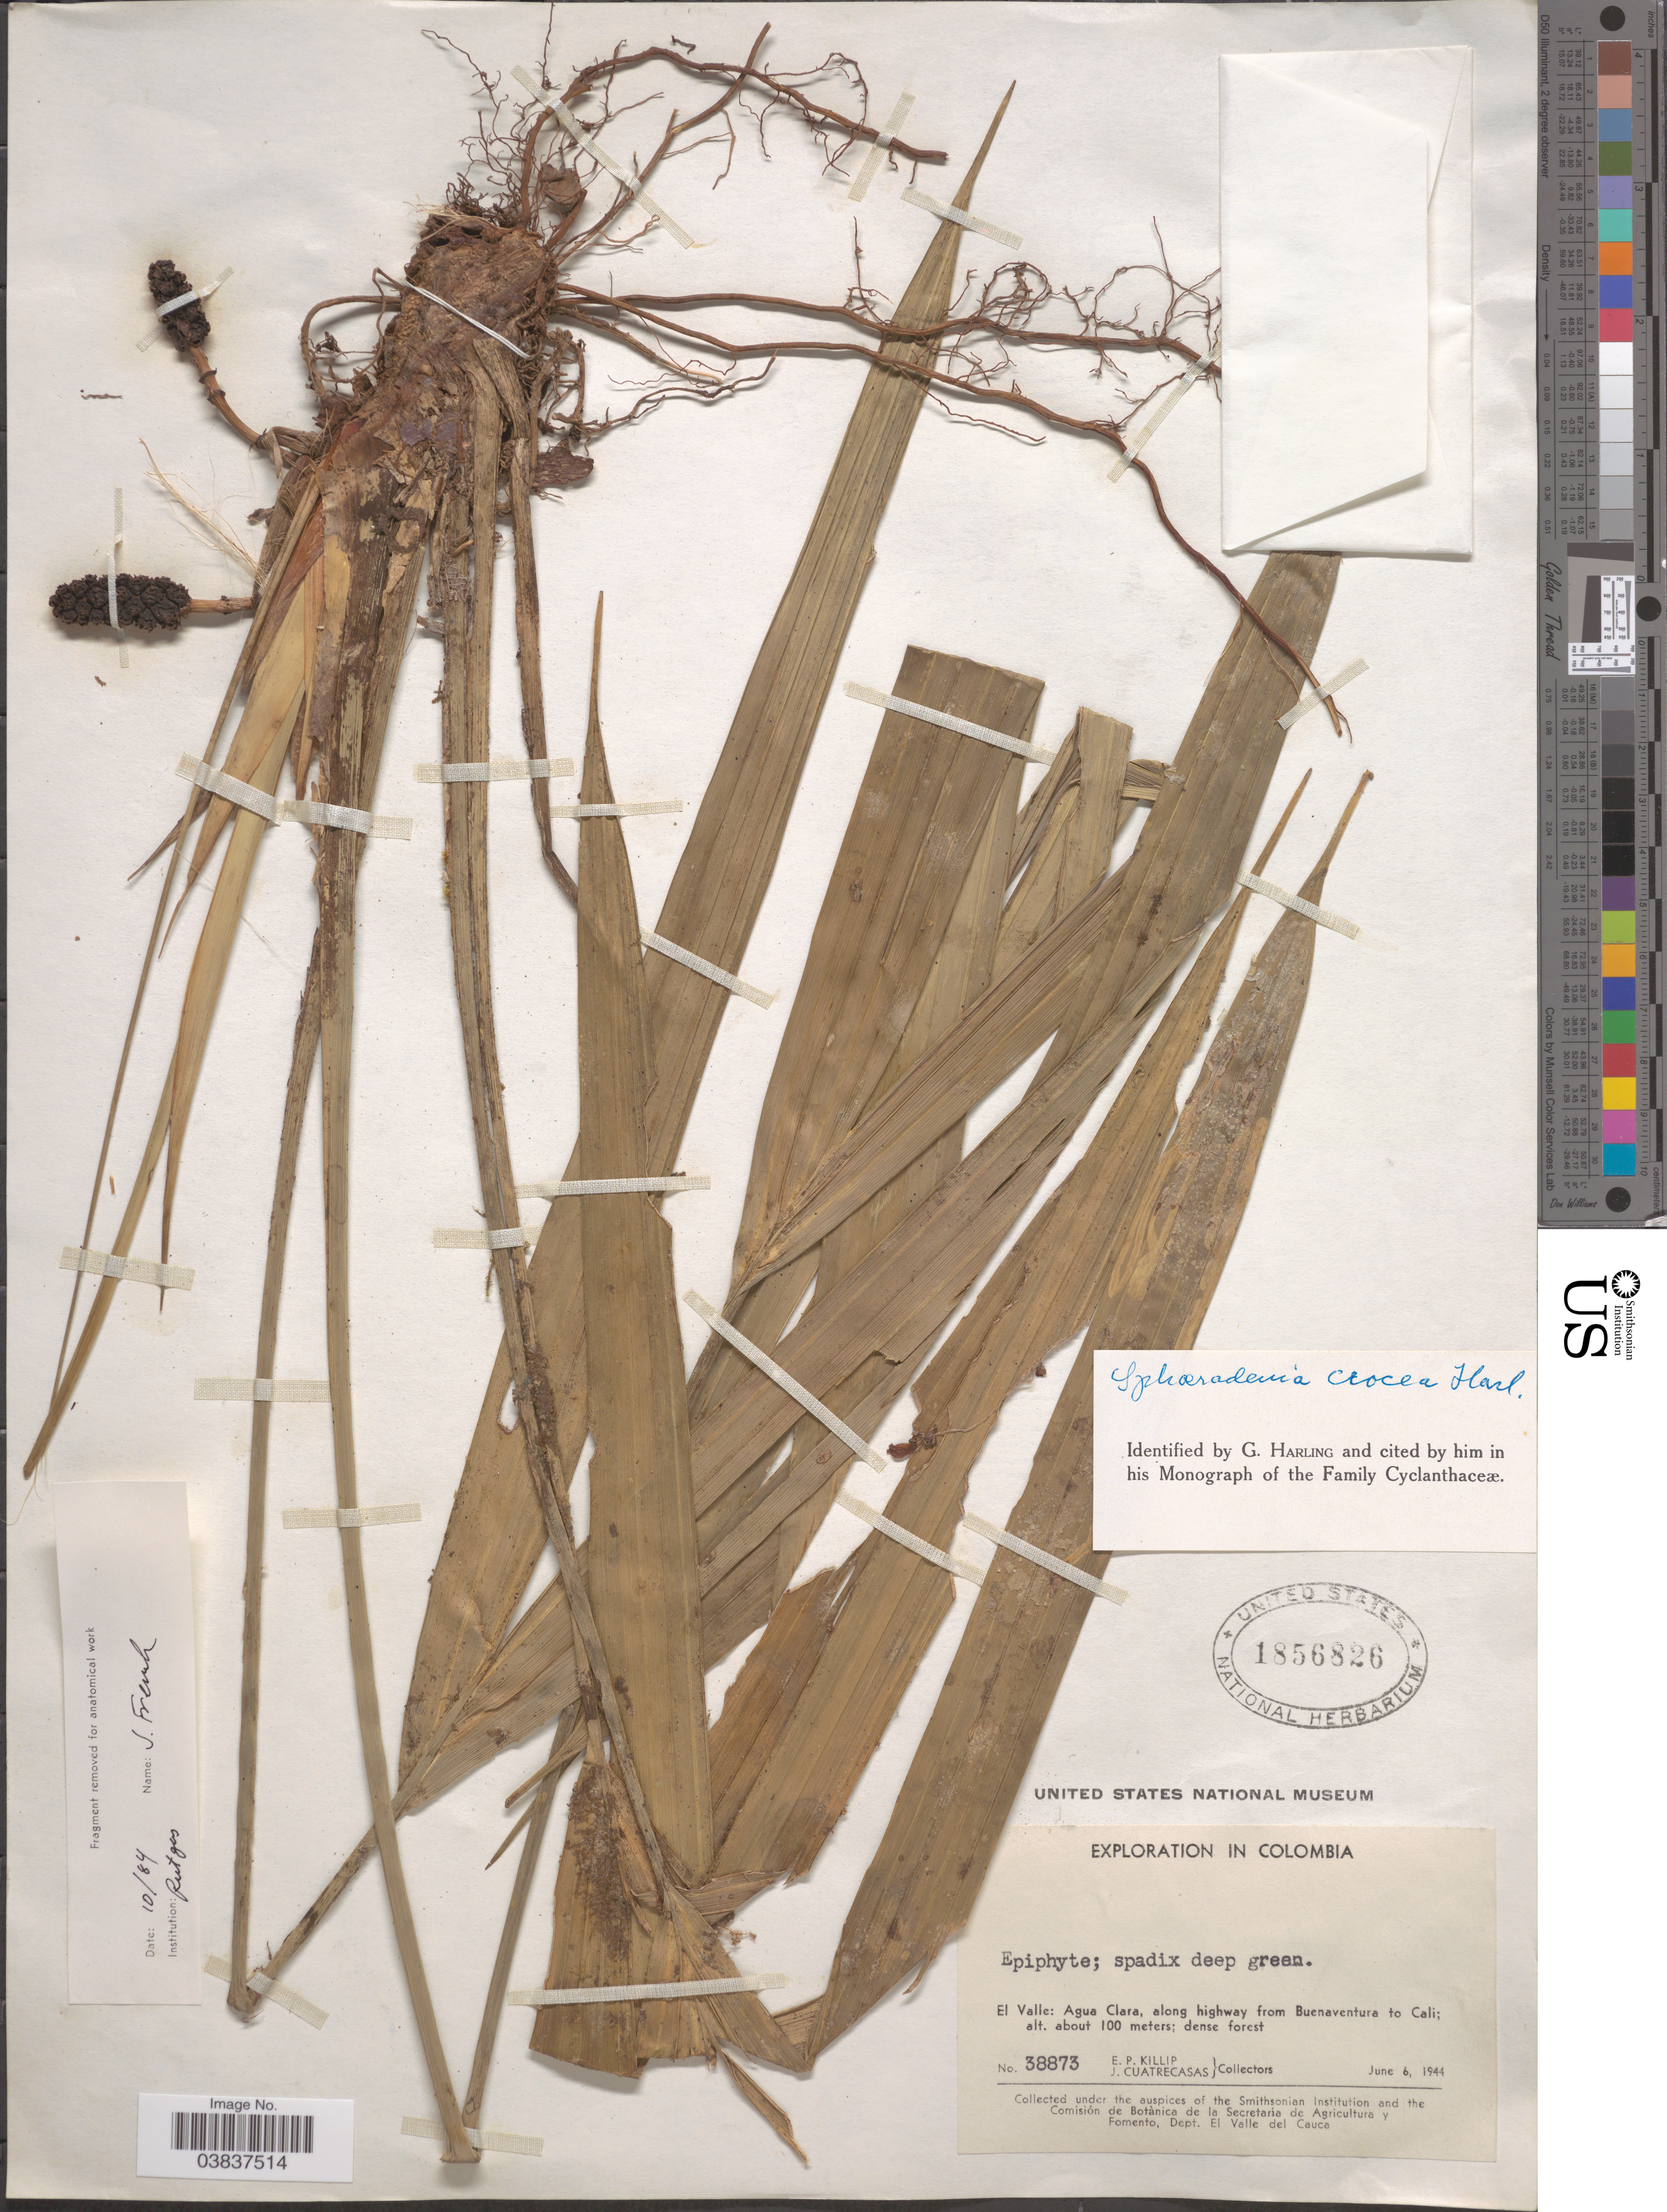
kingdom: Plantae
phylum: Tracheophyta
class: Liliopsida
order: Pandanales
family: Cyclanthaceae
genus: Sphaeradenia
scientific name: Sphaeradenia crocea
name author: Harling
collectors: E. P. Killip & J. Cuatrecasas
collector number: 38873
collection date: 1944-06-06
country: Colombia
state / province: Valle del Cauca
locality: El Valle: Agua Clara, along highway from Buenaventura to Cali.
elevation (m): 100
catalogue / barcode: US 1856826